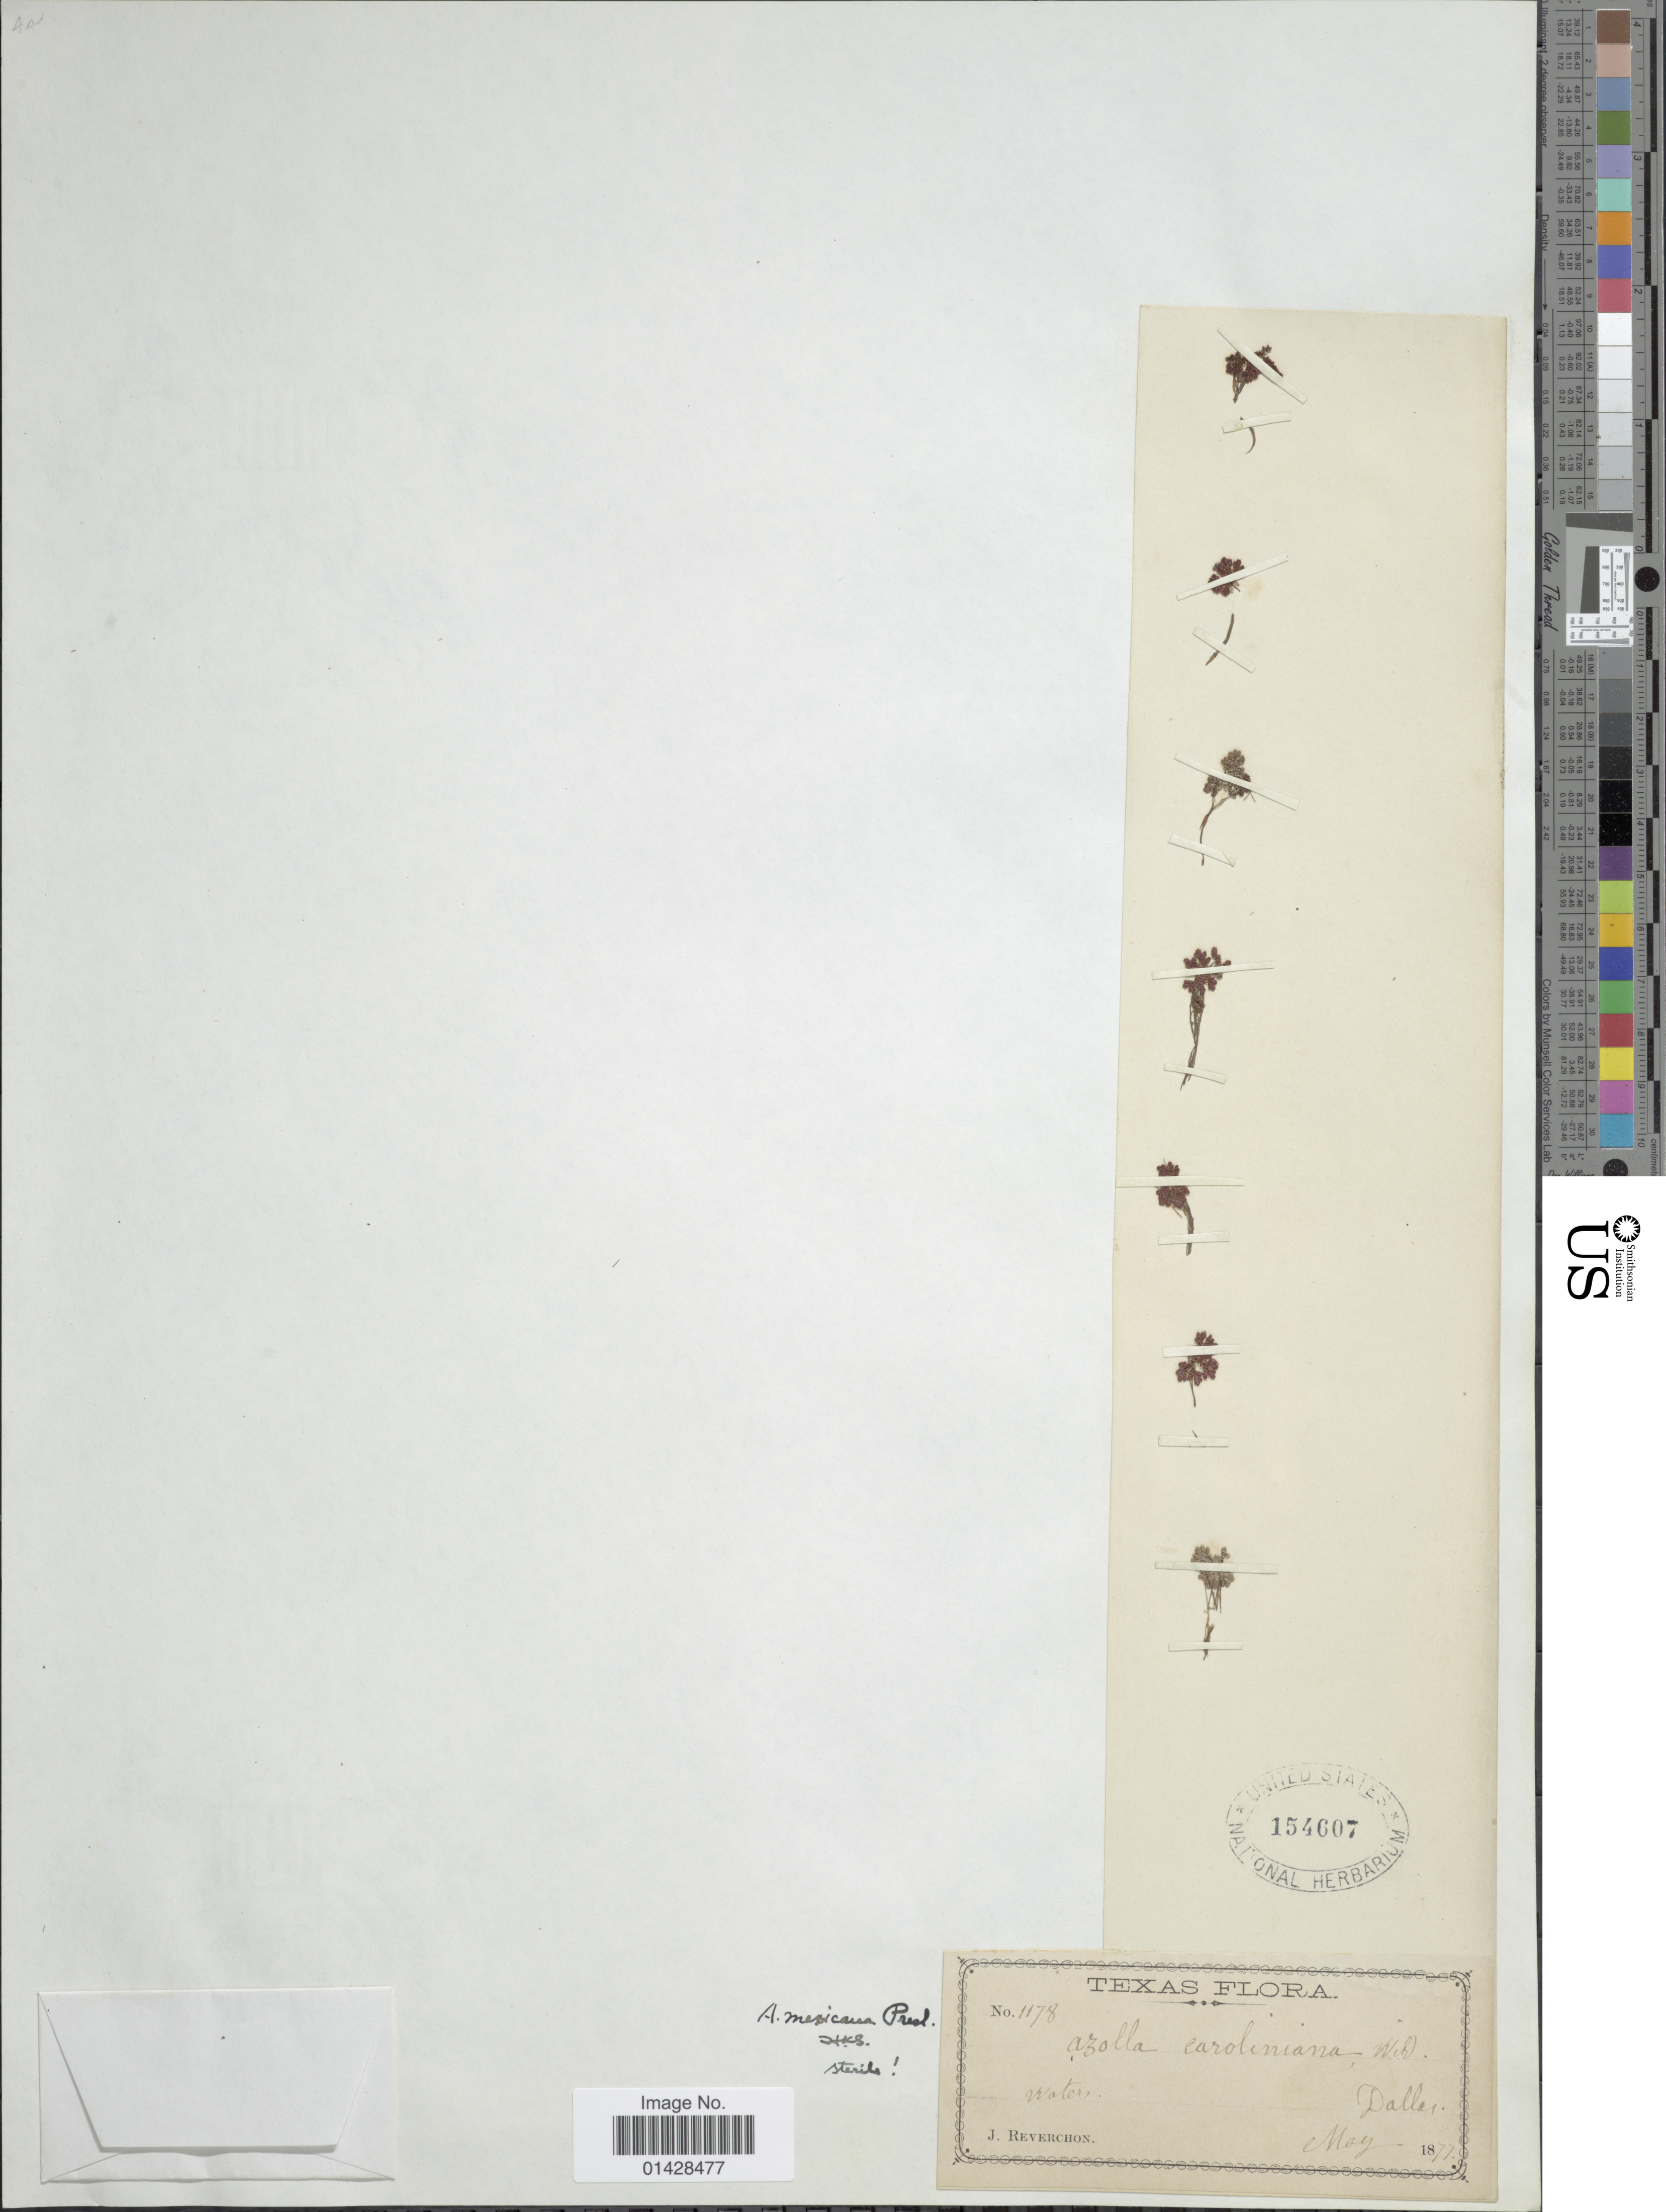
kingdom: Plantae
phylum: Tracheophyta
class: Polypodiopsida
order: Salviniales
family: Salviniaceae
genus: Azolla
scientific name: Azolla mexicana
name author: C. Presl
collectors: J. Reverchon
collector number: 1178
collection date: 1877-05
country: United States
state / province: Texas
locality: Waters, Dallas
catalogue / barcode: US 154607